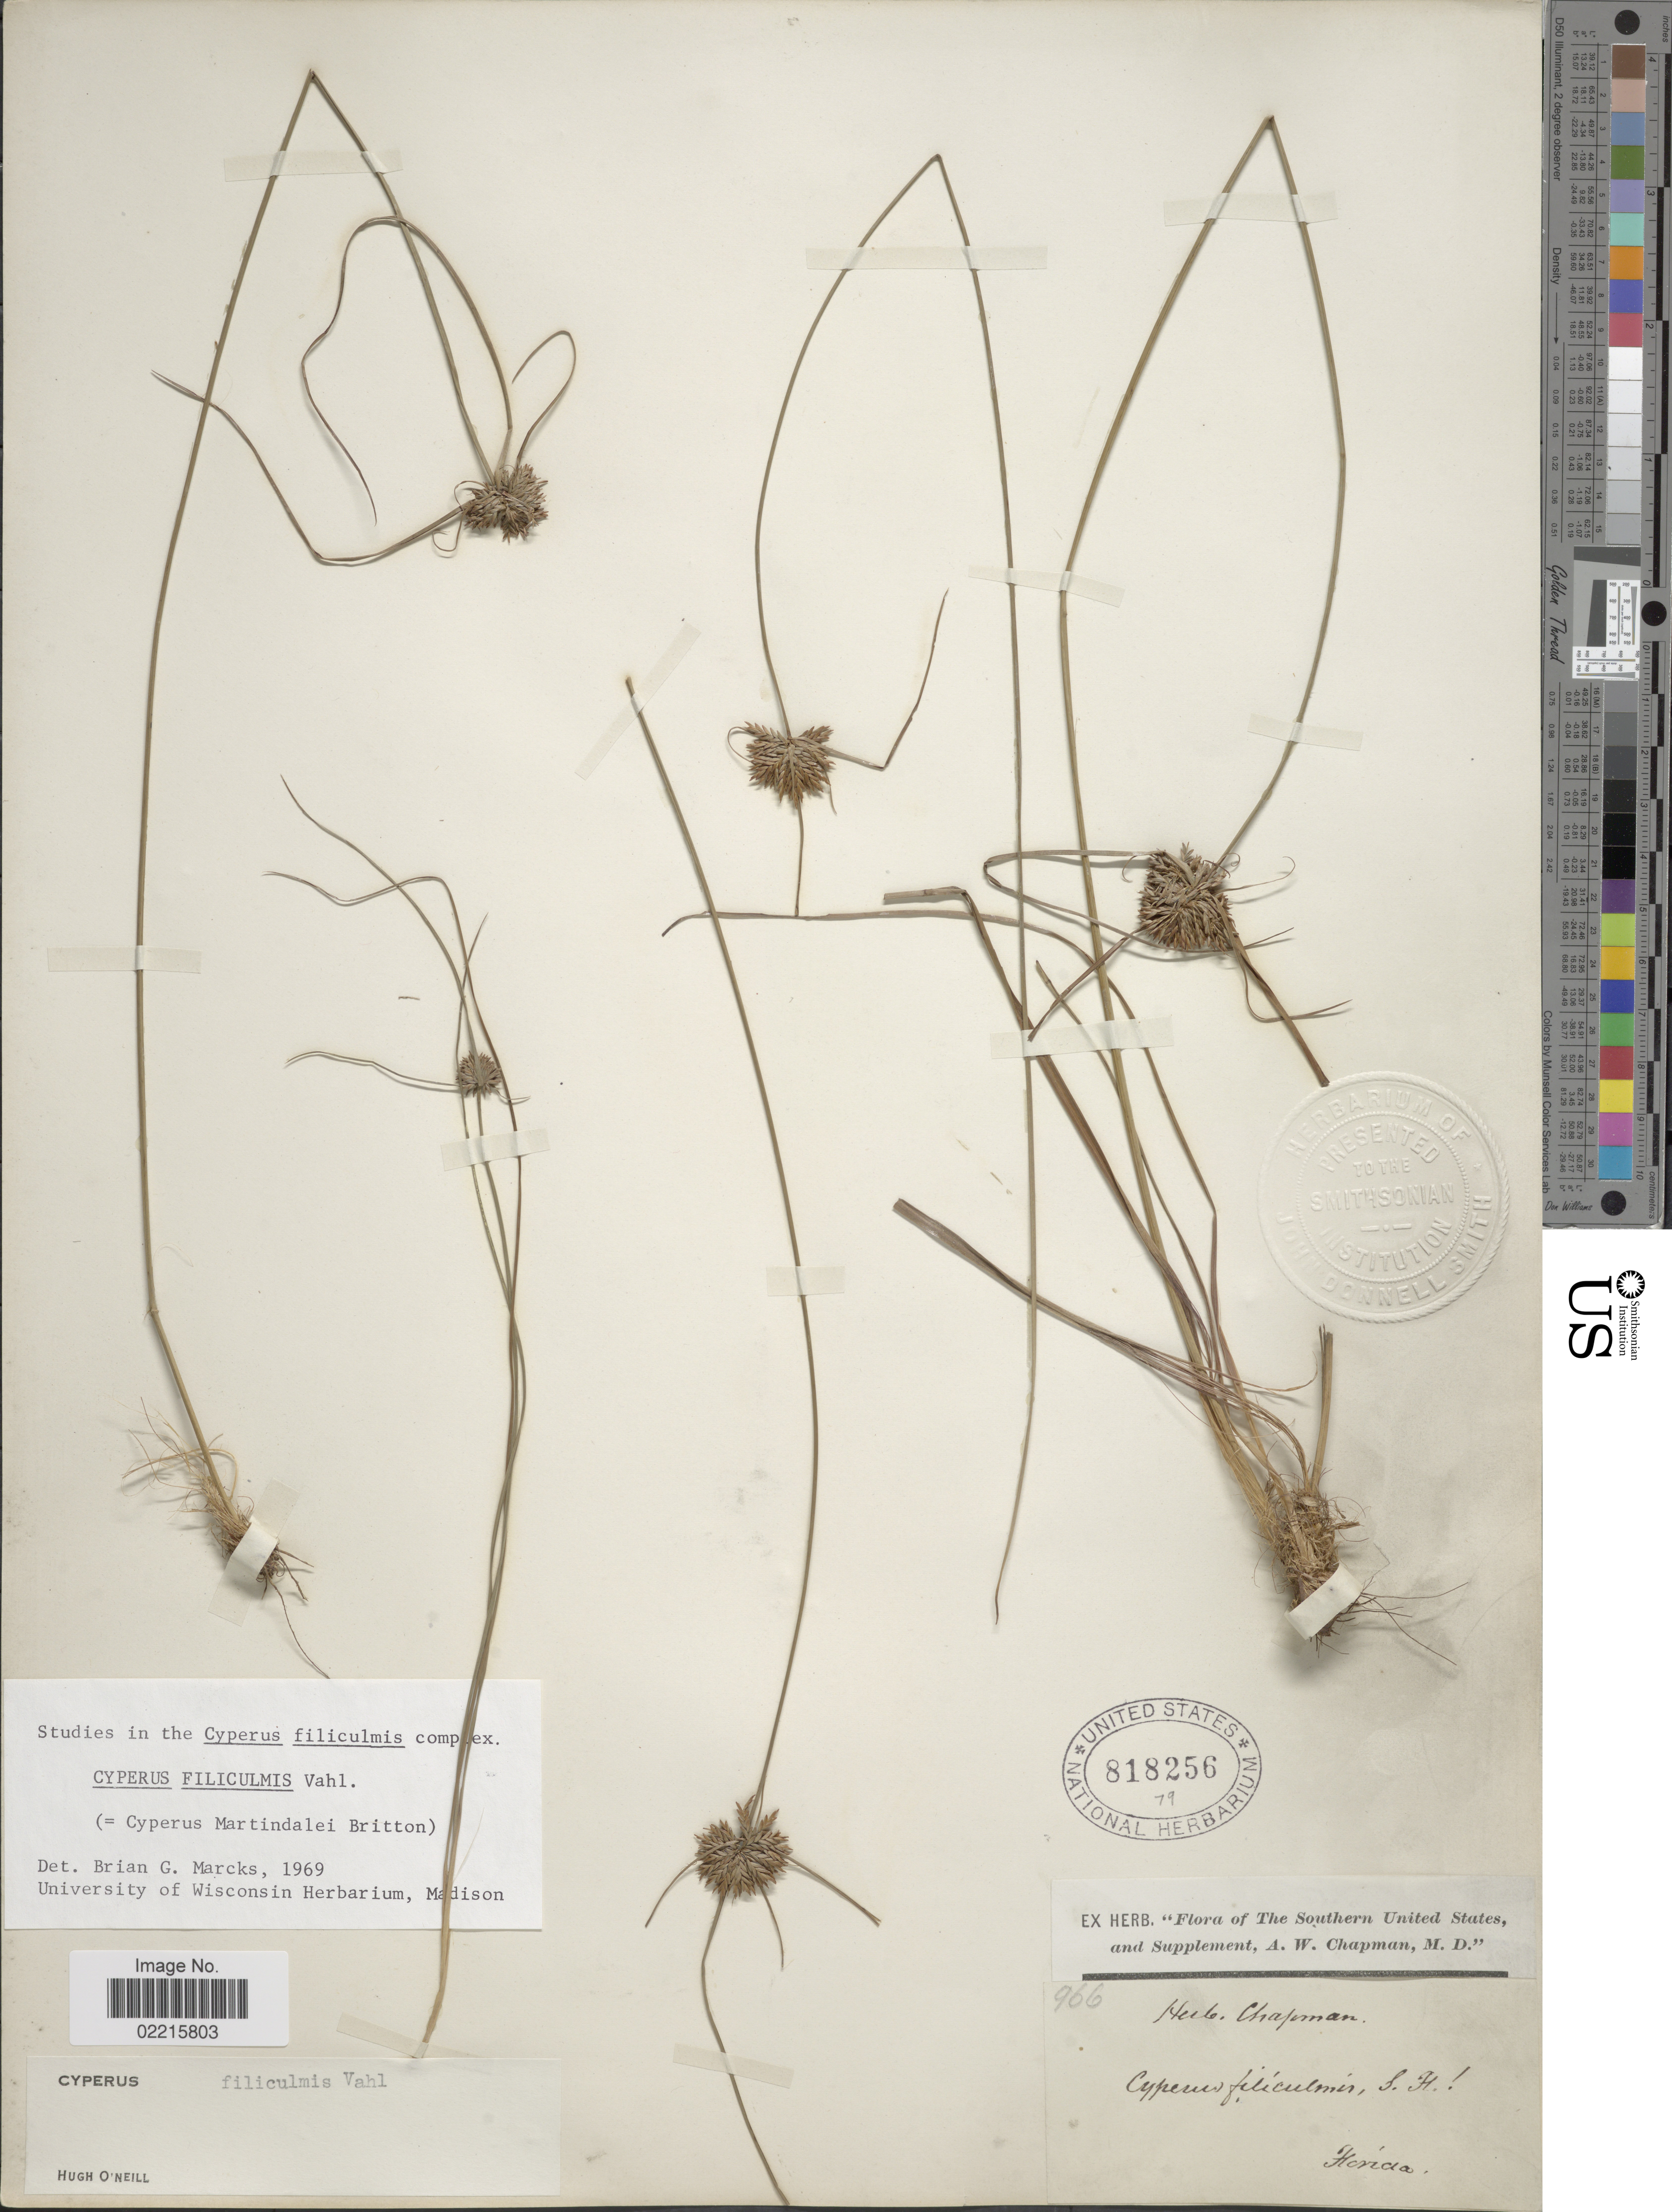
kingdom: Plantae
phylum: Tracheophyta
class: Liliopsida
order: Poales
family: Cyperaceae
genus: Cyperus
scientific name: Cyperus filiculmis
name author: Vahl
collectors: ex herb. Chapman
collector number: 966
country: United States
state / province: Florida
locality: Southern United States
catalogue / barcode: US 818256